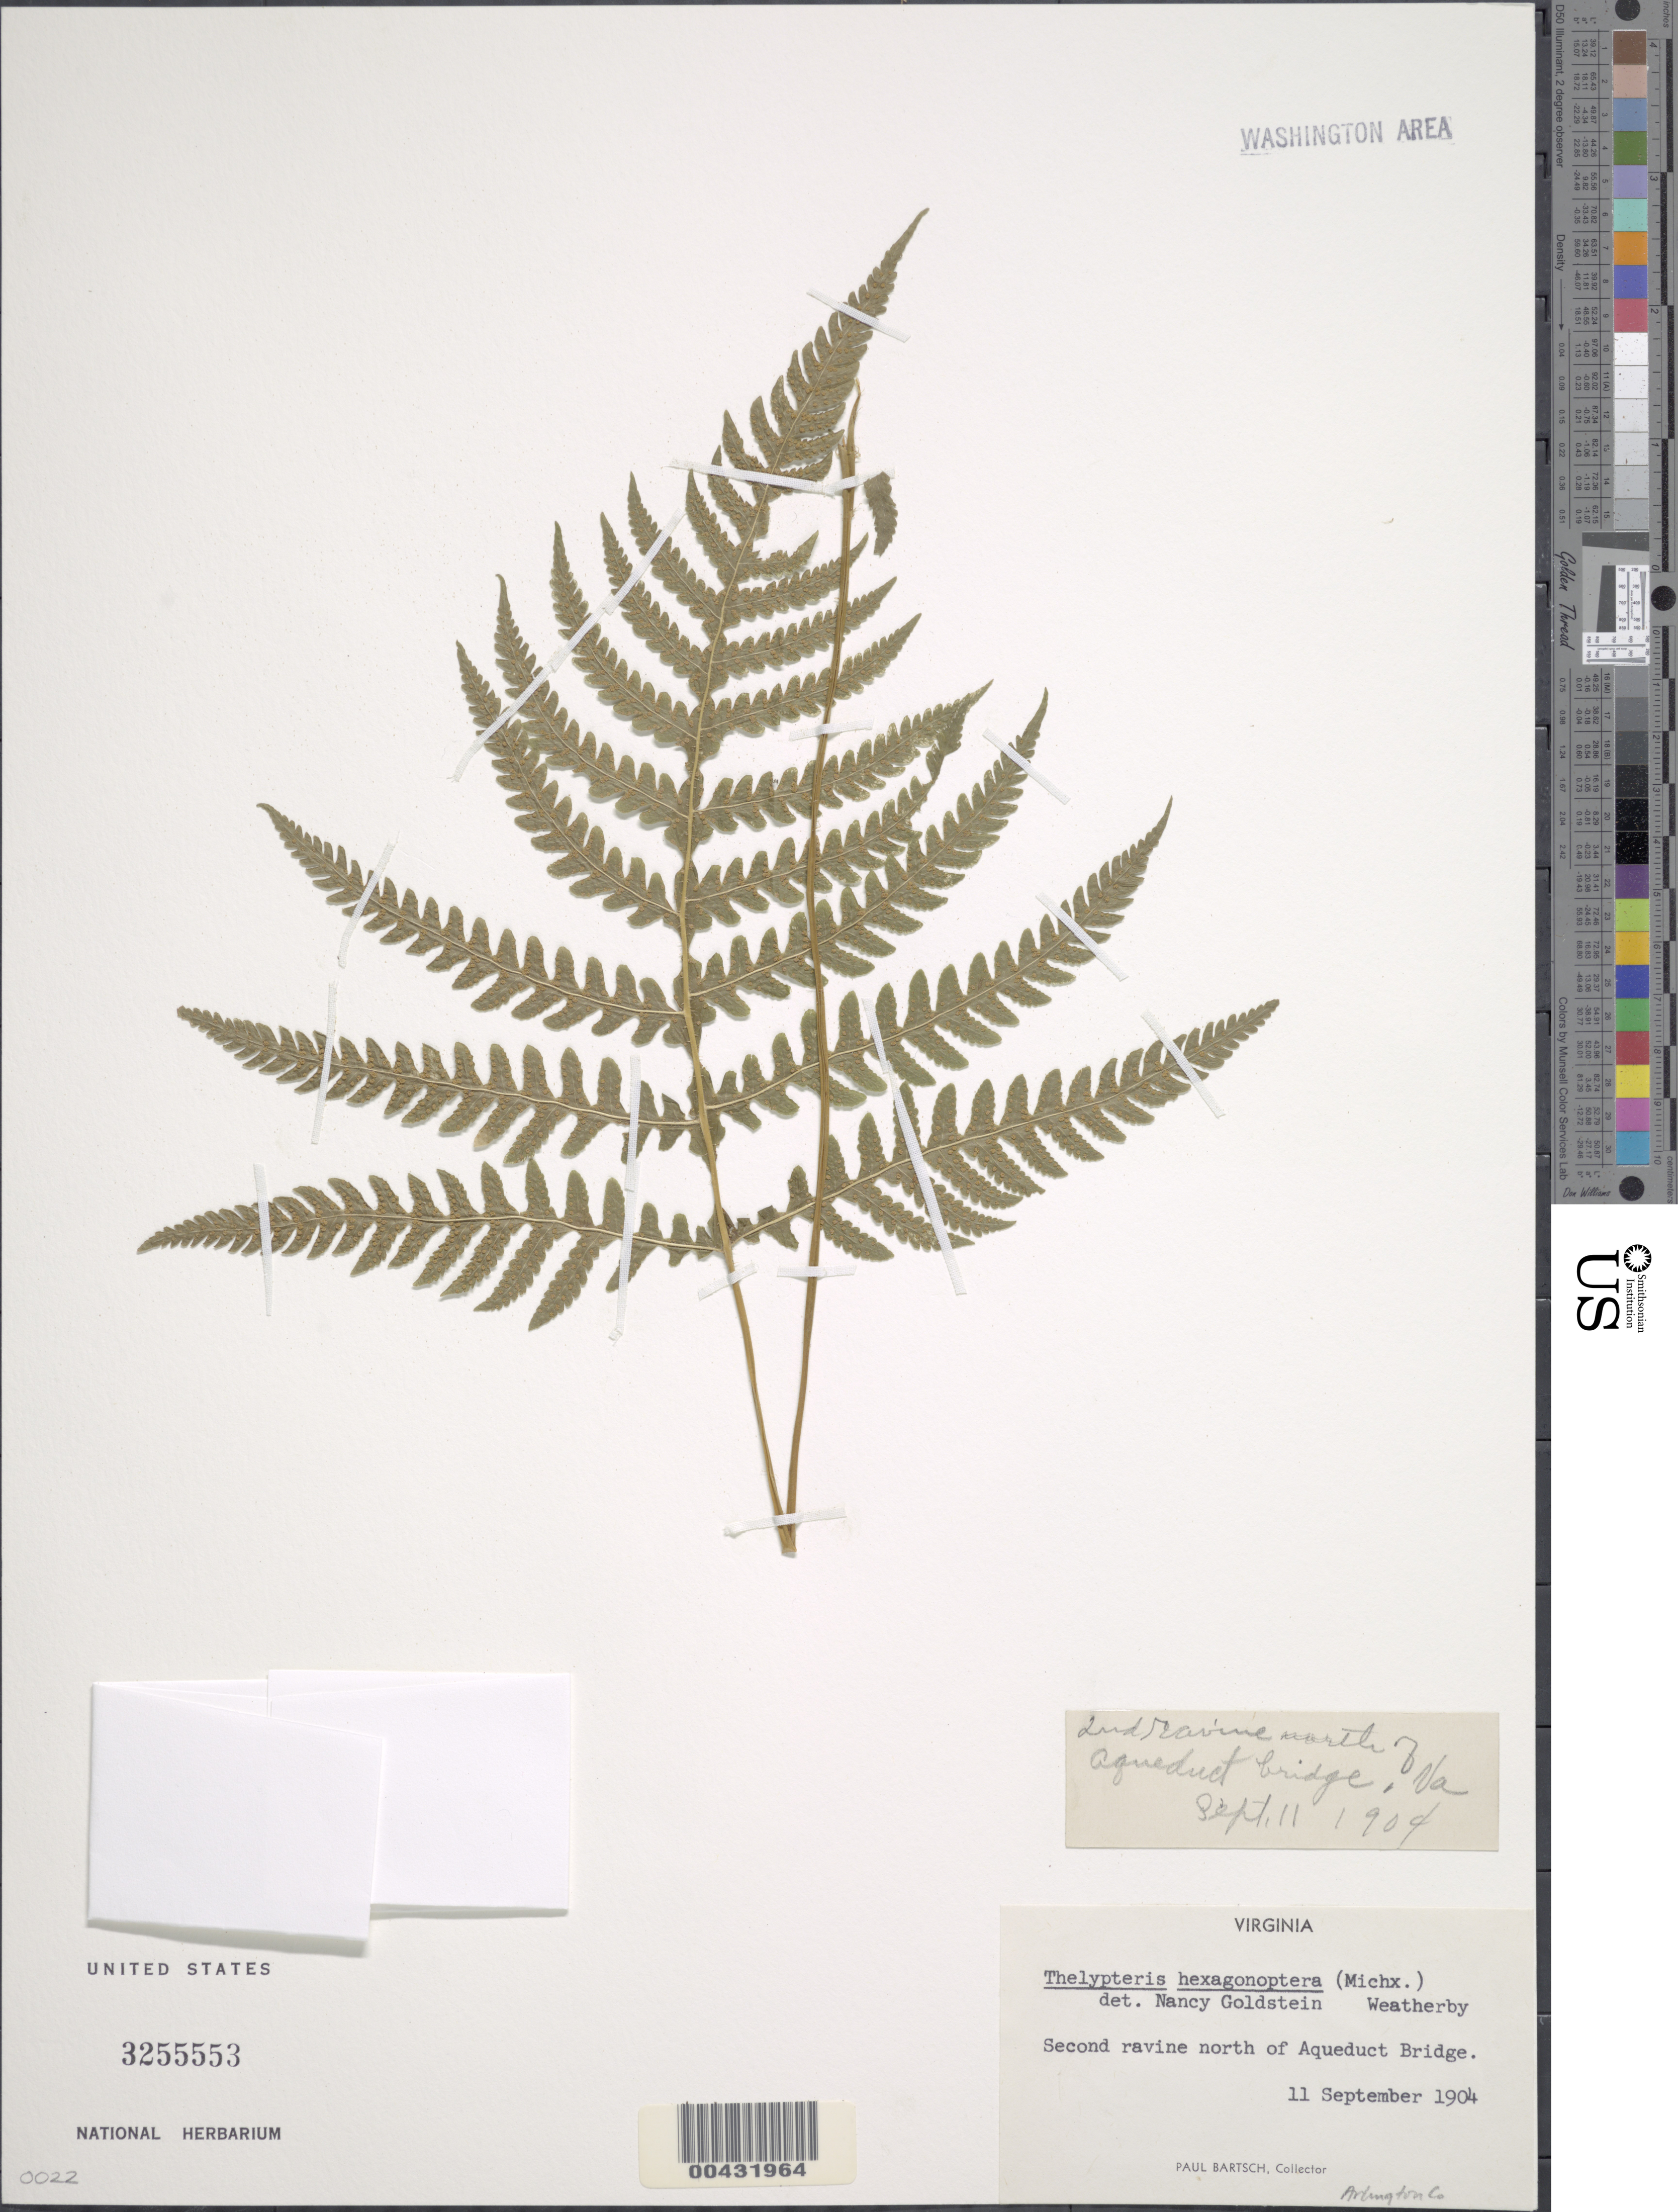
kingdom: Plantae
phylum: Tracheophyta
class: Polypodiopsida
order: Polypodiales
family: Thelypteridaceae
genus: Phegopteris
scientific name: Phegopteris hexagonoptera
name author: (Michx.) Fée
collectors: P. Bartsch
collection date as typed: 11 Sep 1904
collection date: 1904-09-11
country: United States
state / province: Virginia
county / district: Arlington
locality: N of Aqueduct Bridge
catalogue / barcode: US 3255553